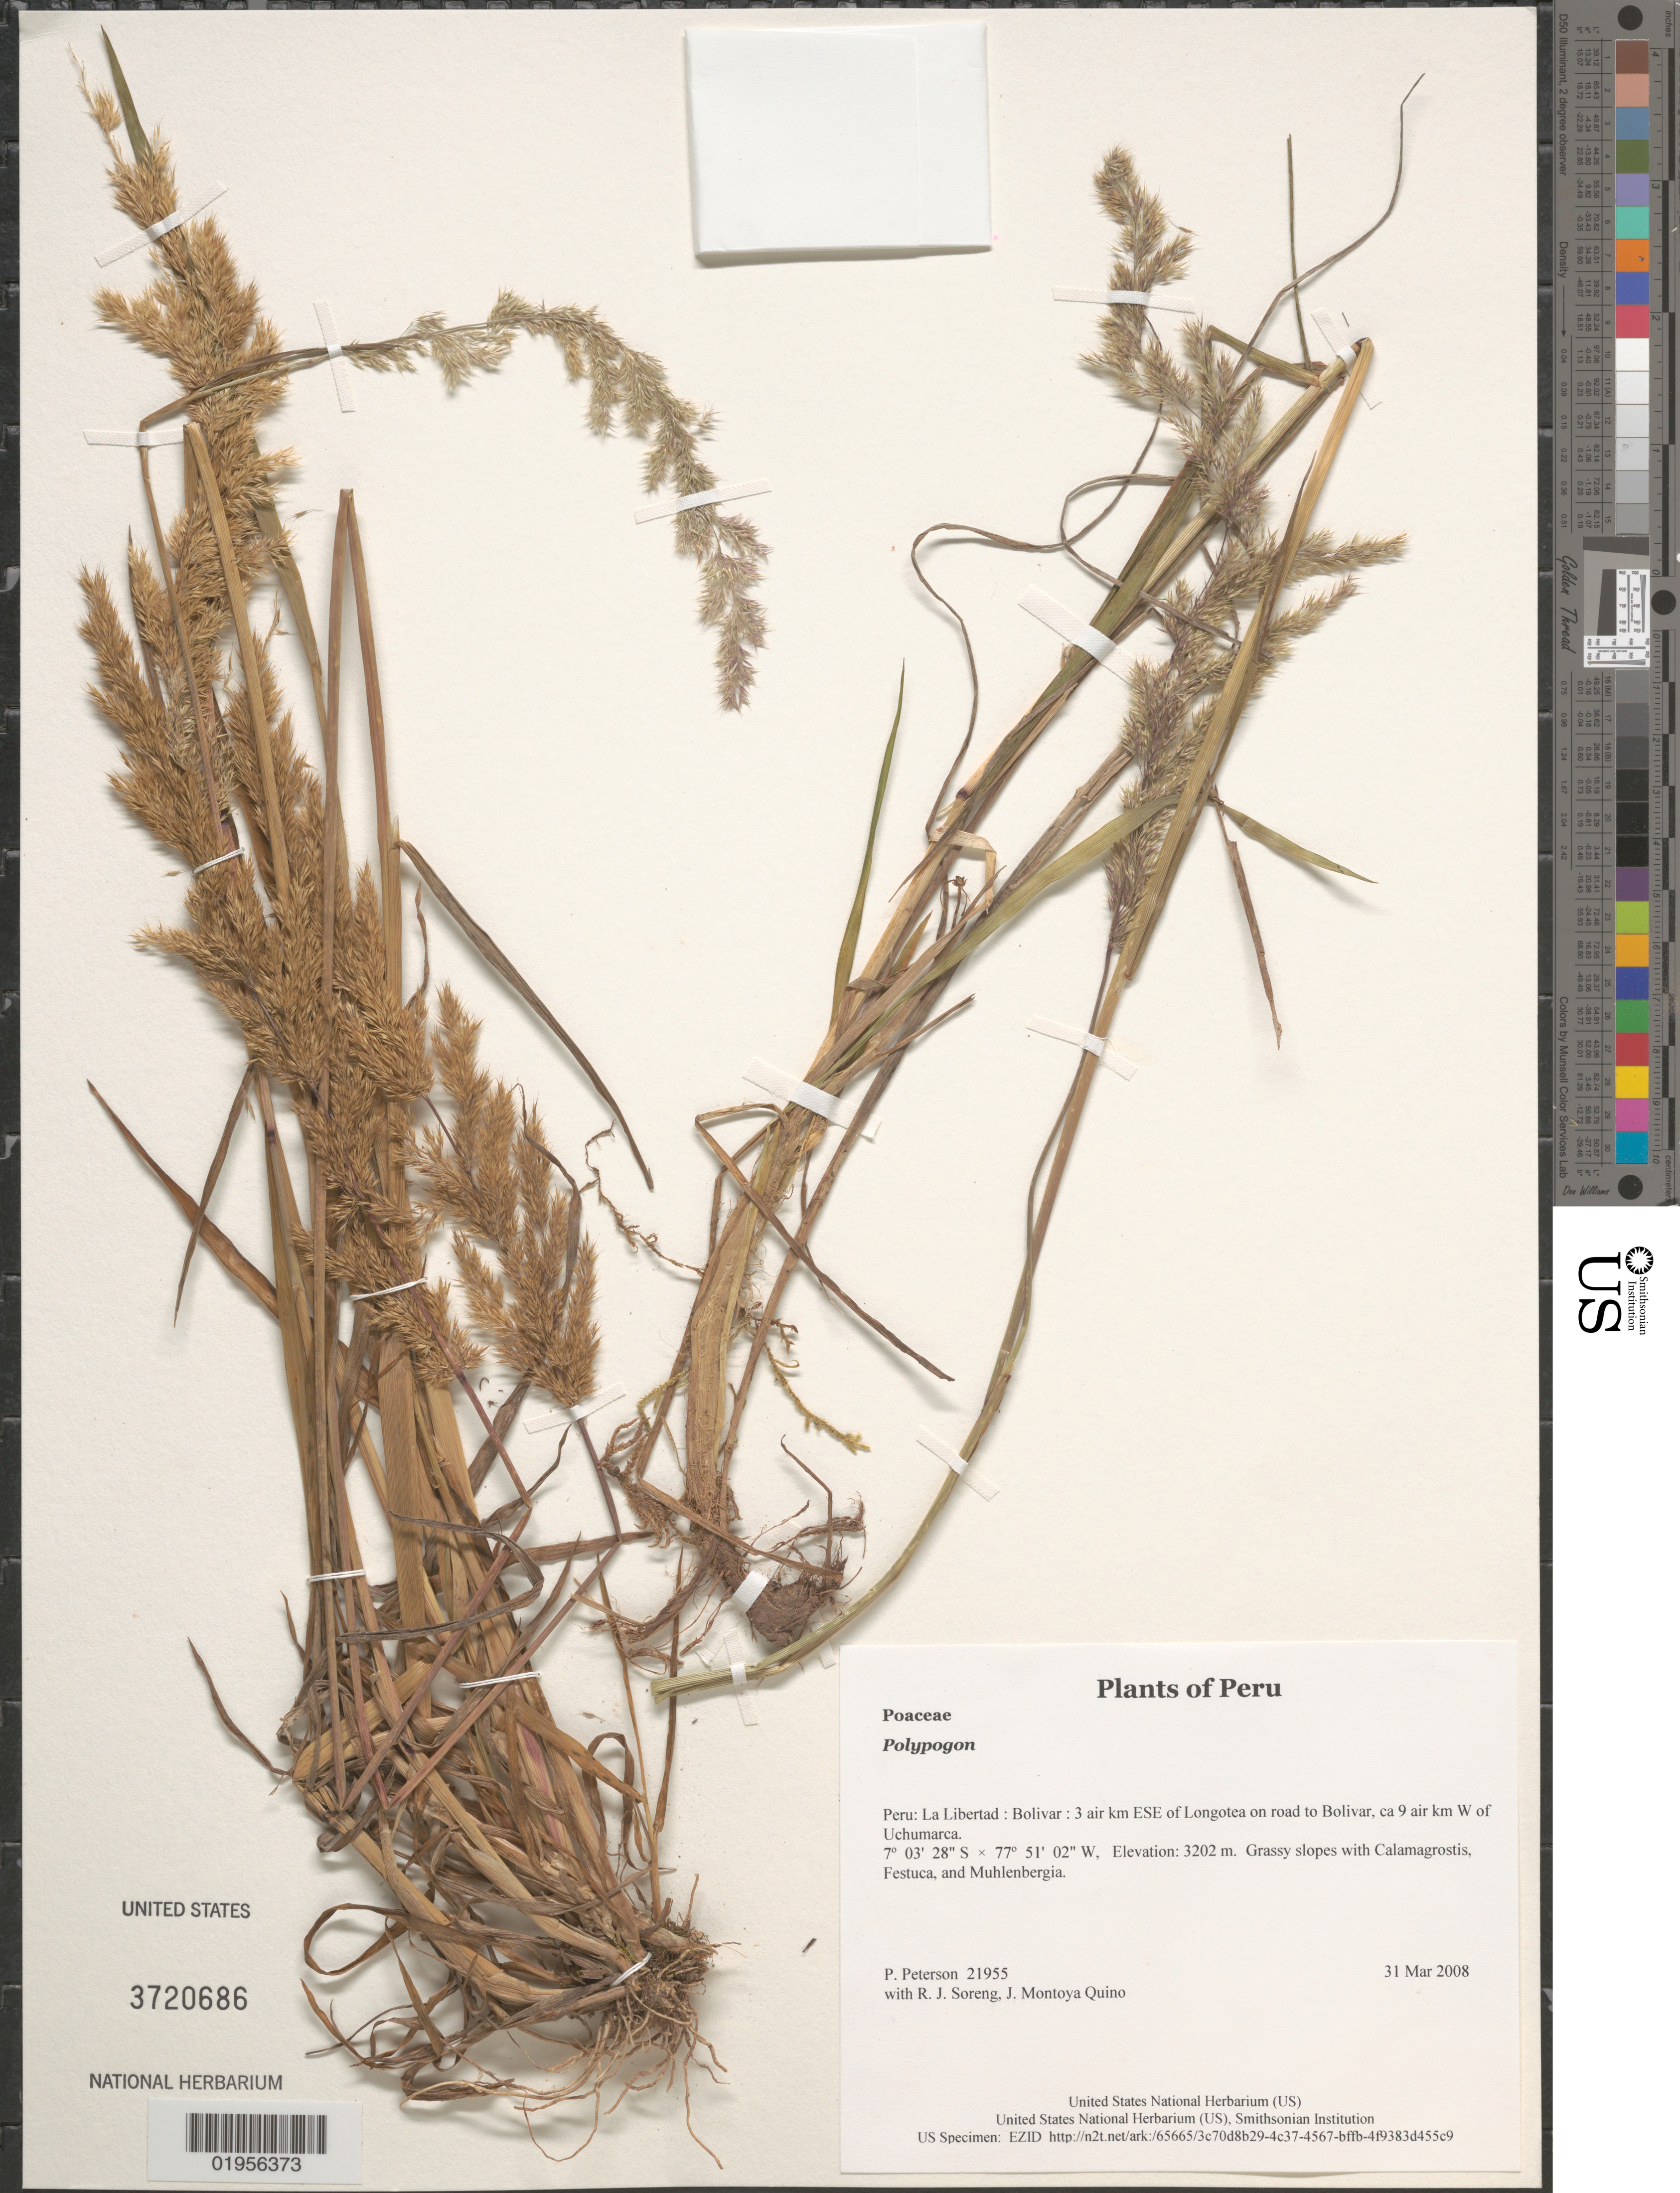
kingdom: Plantae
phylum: Tracheophyta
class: Liliopsida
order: Poales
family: Poaceae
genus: Polypogon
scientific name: Polypogon sp.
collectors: P. M. Peterson, R. J. Soreng & J. Montoya Quino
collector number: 21955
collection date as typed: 31 Mar 2008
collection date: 2008-03-31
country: Peru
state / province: La Libertad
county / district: Bolívar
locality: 3 air km ESE of Longotea on road to Bolivar, ca 9 air km W of Uchumarca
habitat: Grassy slopes with Calamagrostis, Festuca, and Muhlenbergia.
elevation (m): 3202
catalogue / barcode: US 3720686